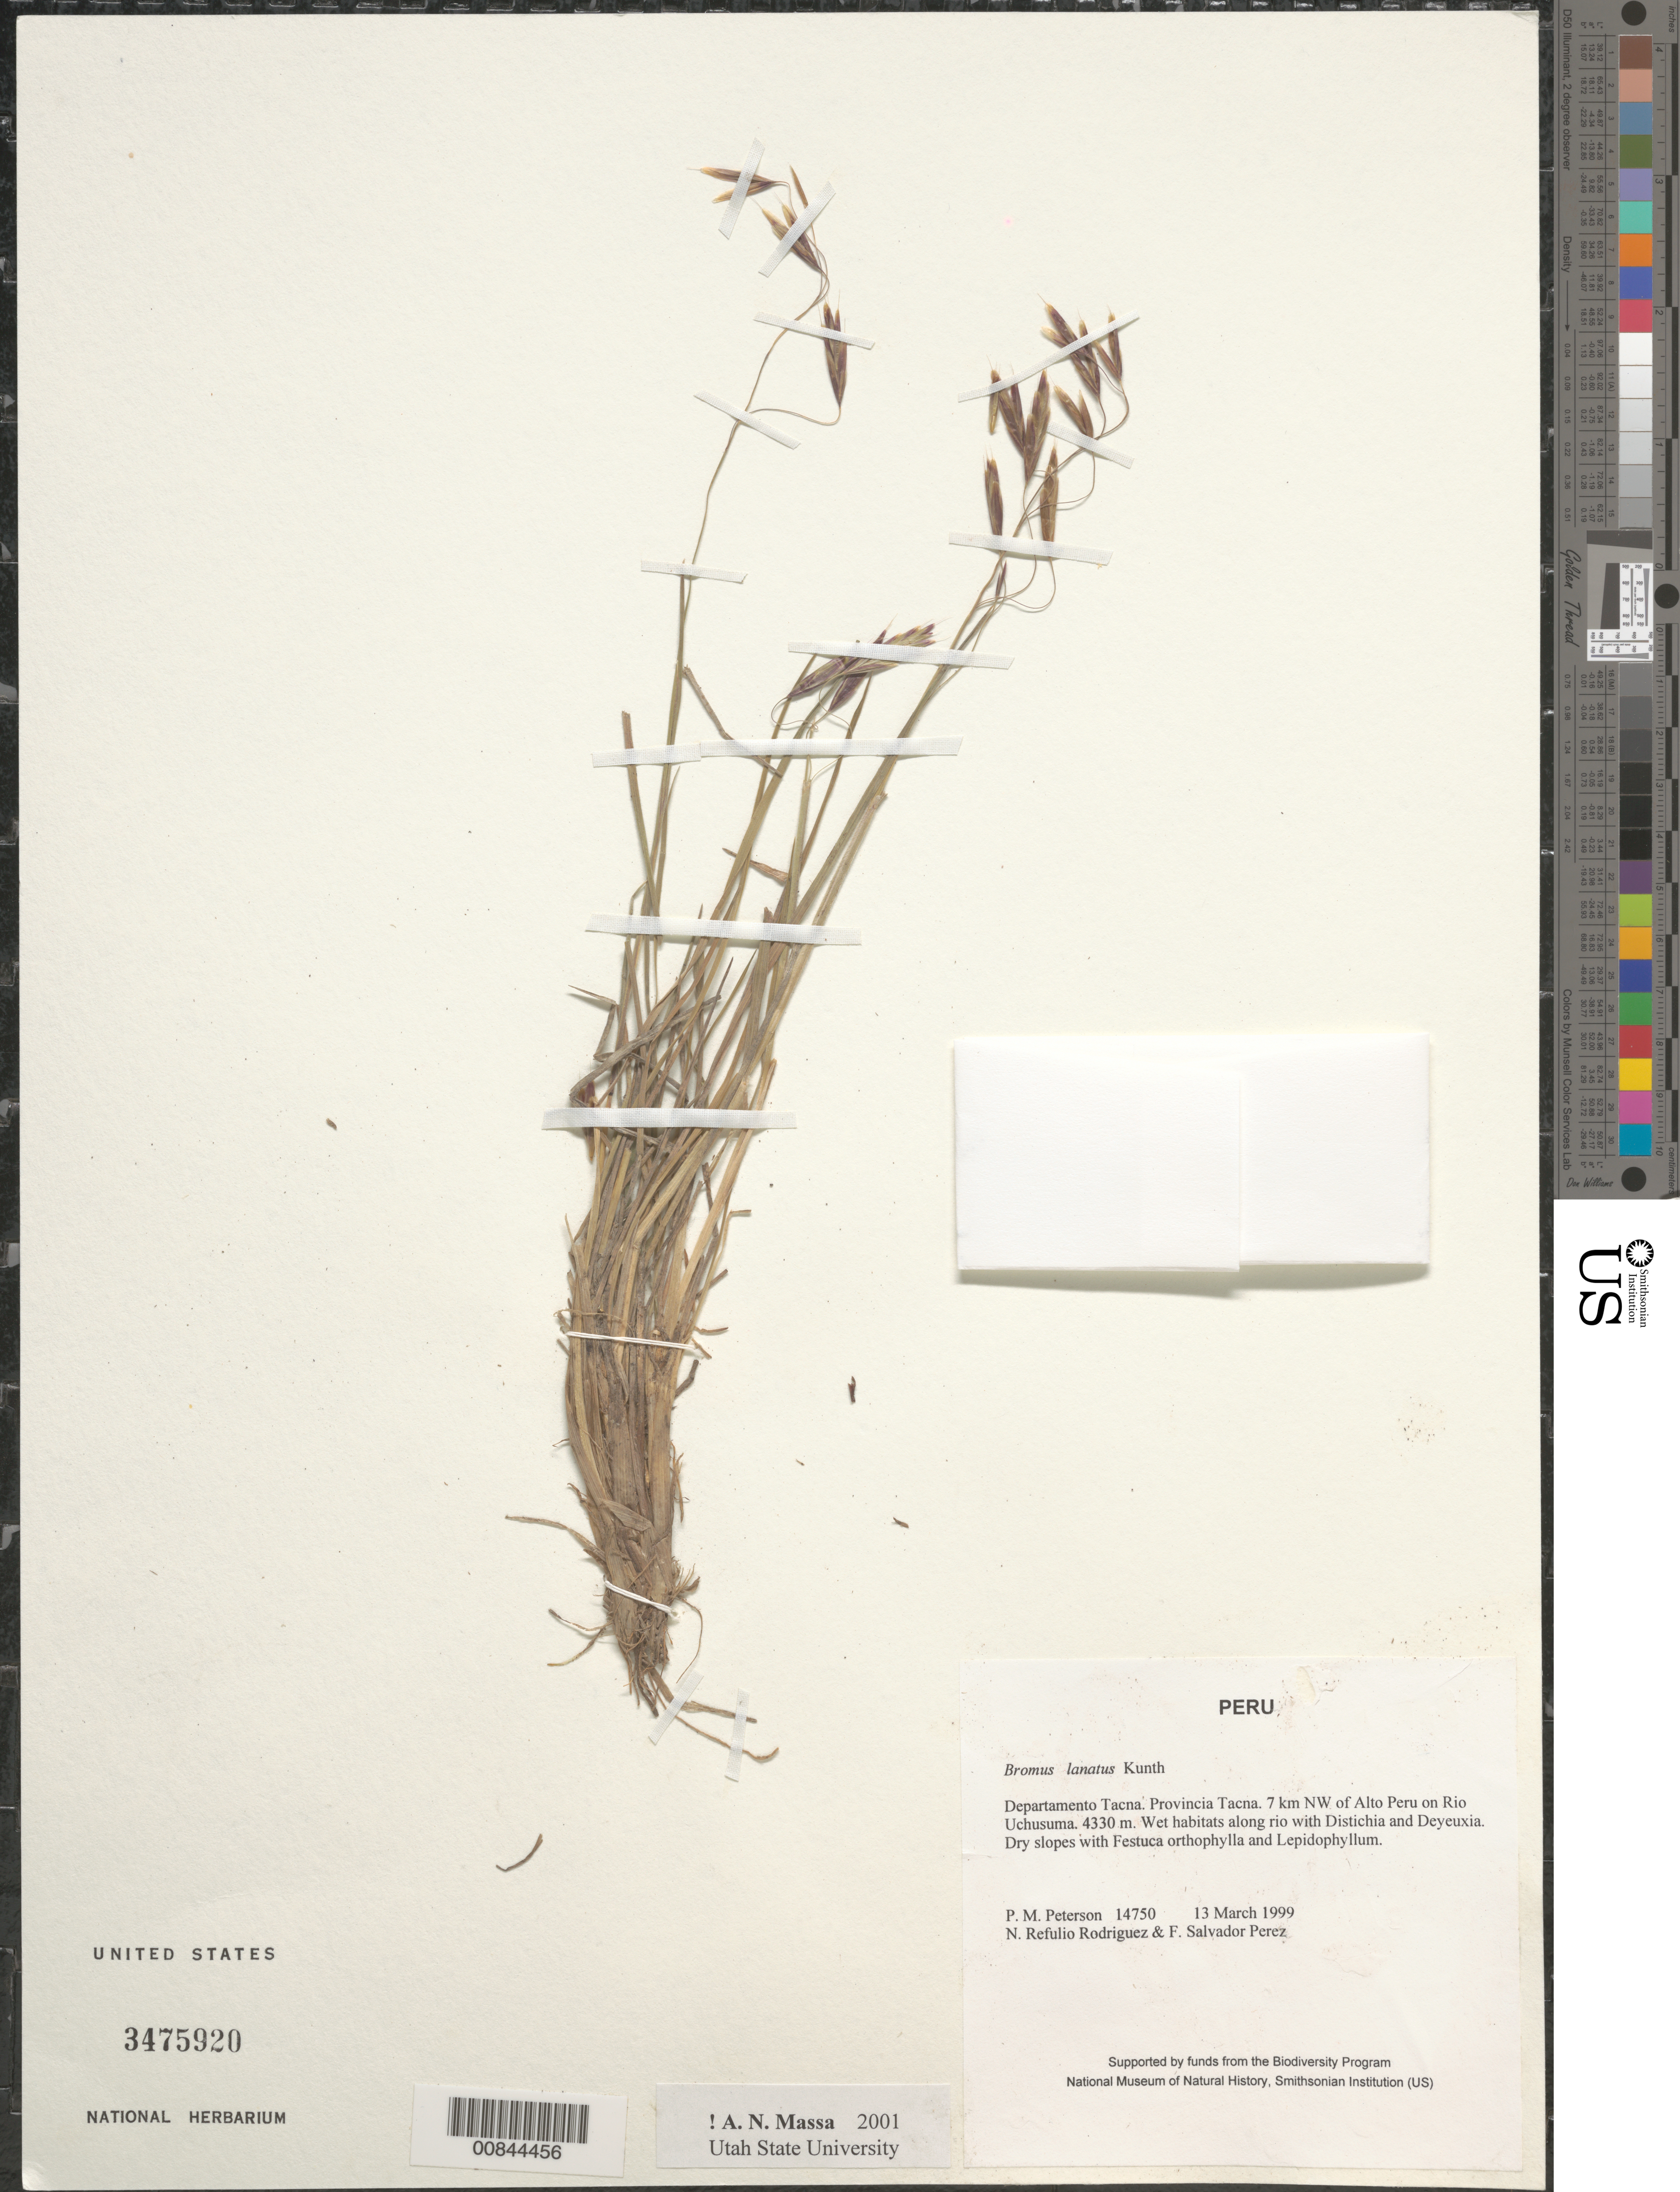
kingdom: Plantae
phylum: Tracheophyta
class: Liliopsida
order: Poales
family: Poaceae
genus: Bromus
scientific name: Bromus lanatus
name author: Kunth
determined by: Planchuelo, A. M.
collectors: P. M. Peterson, N. Refulio-Rodríguez & F. Salvador Perez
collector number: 14750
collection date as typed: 13 Mar 1999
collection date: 1999-03-13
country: Peru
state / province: Tacna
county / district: Tacna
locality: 7 km NW of Alto Peru on Rio Uchusuma.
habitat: Wet habitats along rio with Distichia and Deyeuxia. Dry slopes with Festuca orthophylla and Lepidophyllum.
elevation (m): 4330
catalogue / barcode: US 3475920